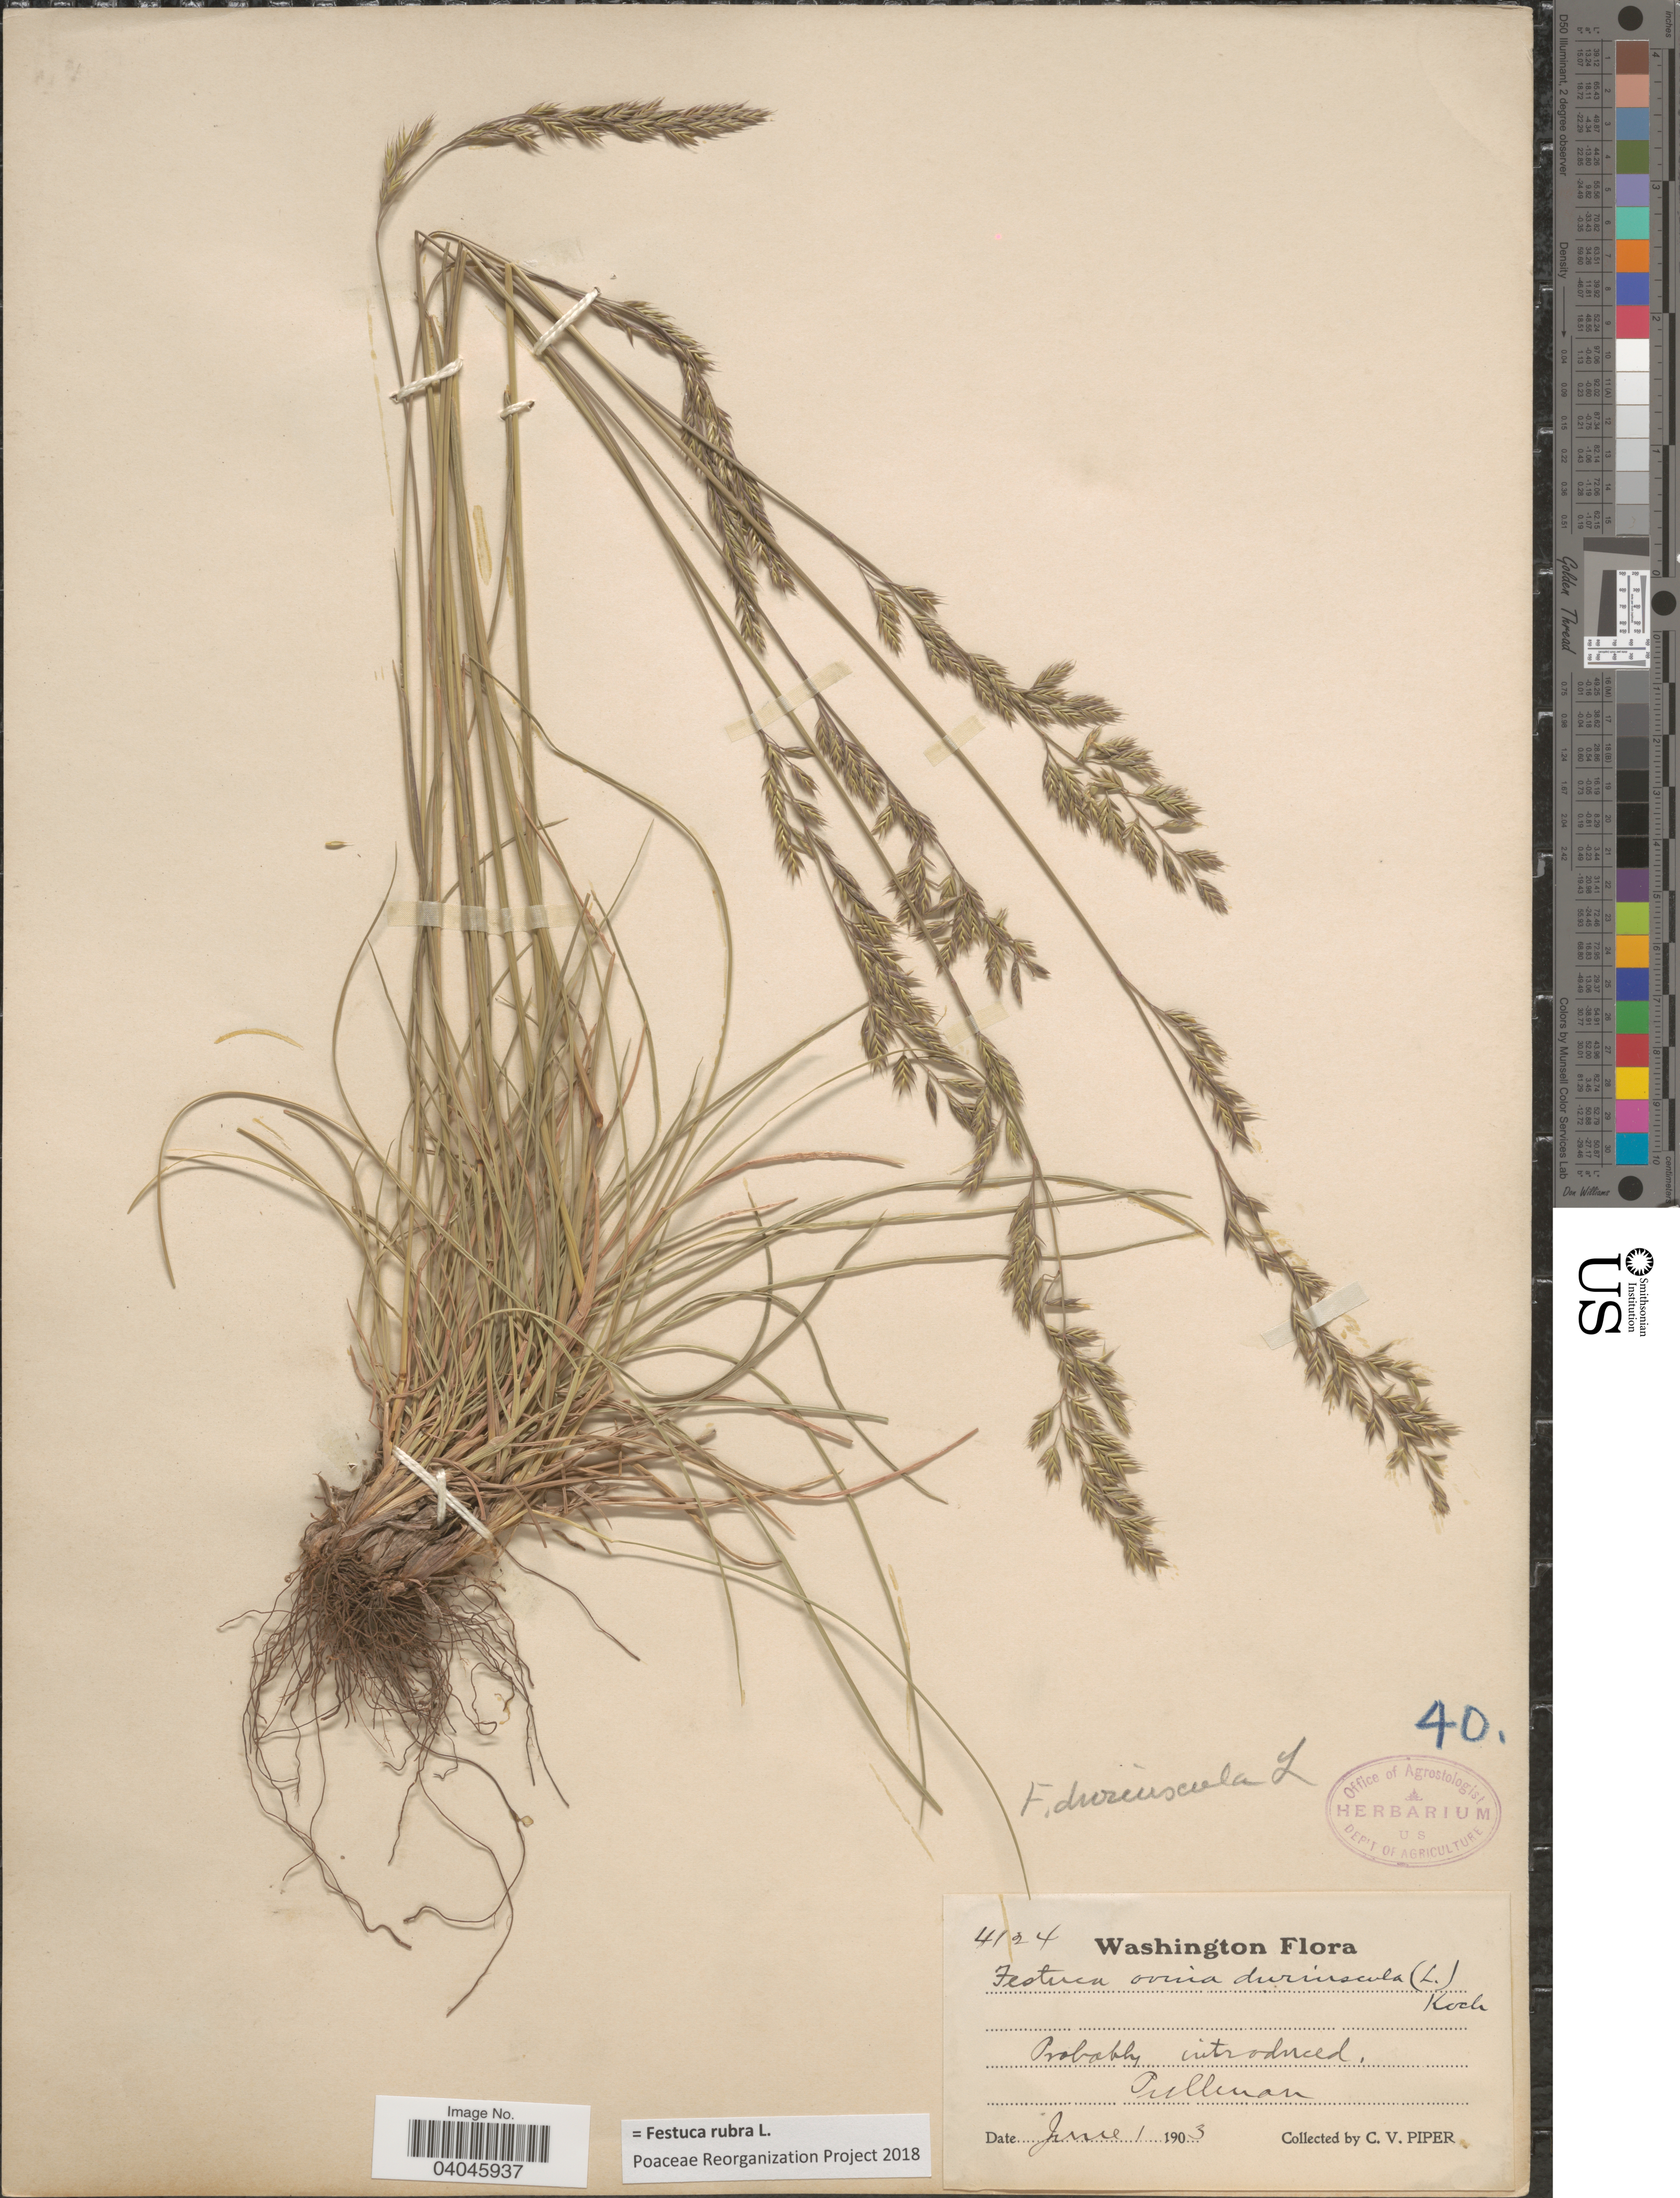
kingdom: Plantae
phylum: Tracheophyta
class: Liliopsida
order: Poales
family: Poaceae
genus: Festuca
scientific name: Festuca rubra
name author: L.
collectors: C. V. Piper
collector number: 4124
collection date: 1903-06-01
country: United States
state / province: Washington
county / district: Whitman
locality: Pullman.